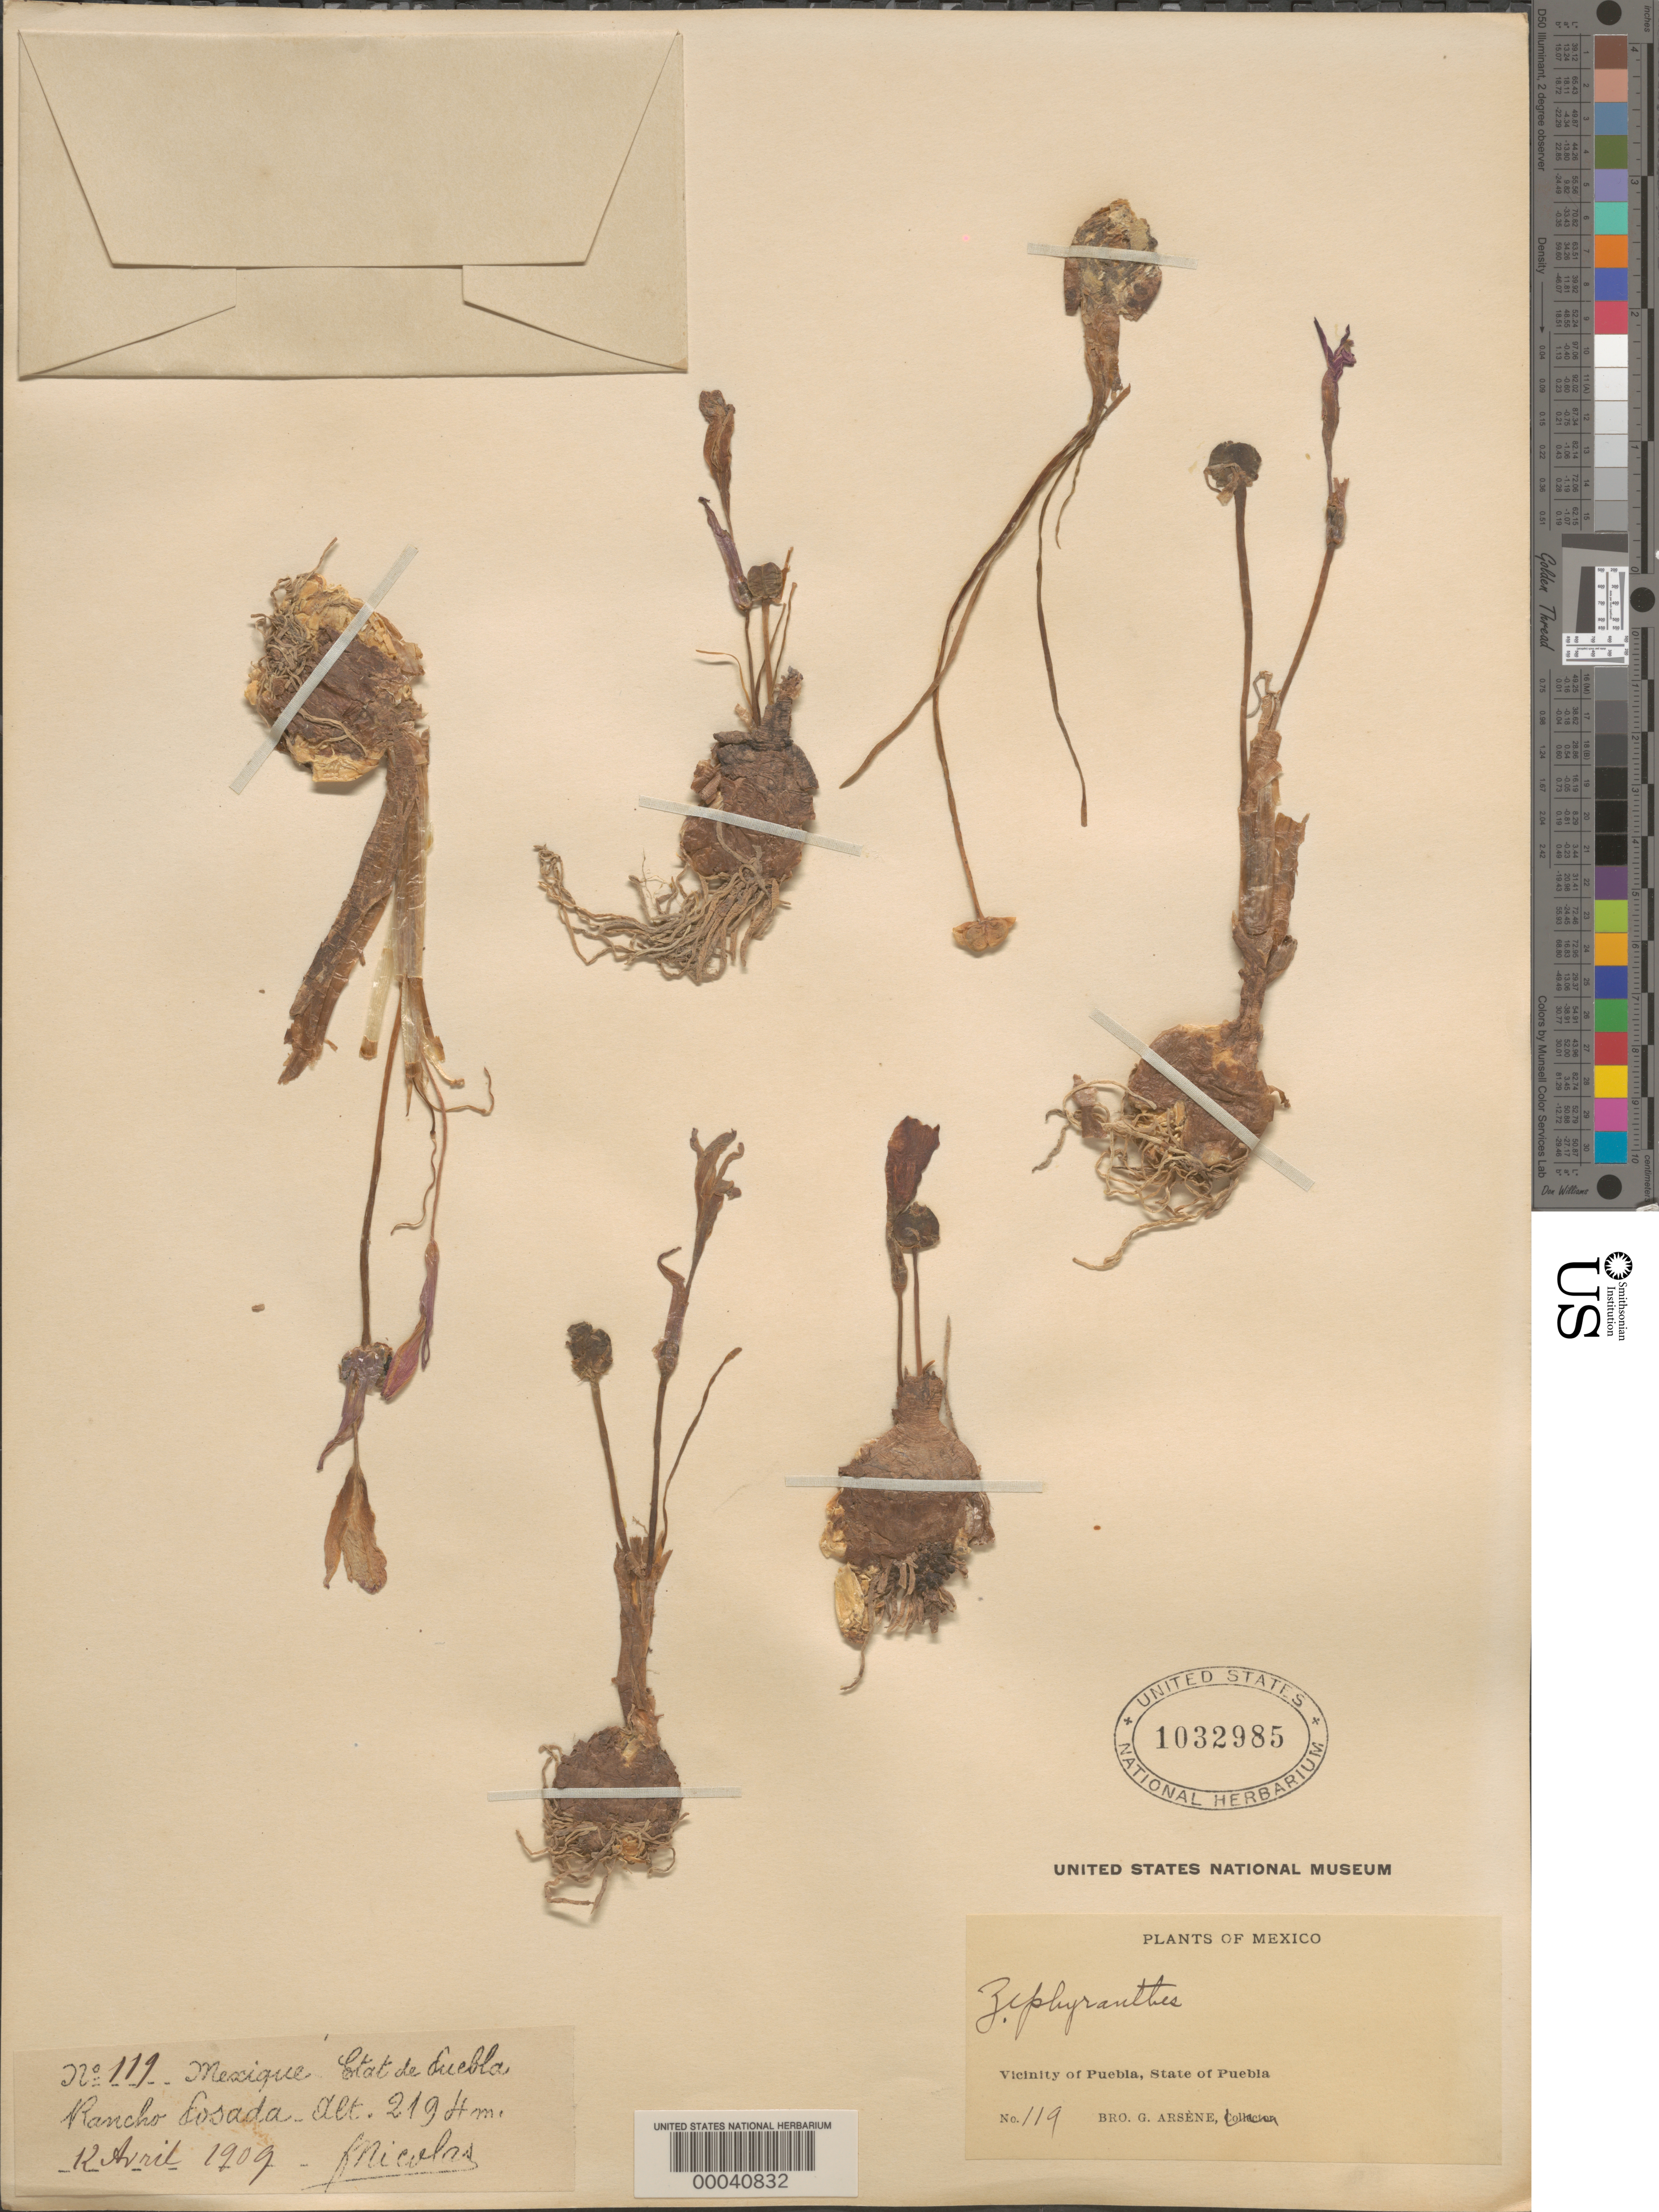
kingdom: Plantae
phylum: Tracheophyta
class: Liliopsida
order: Asparagales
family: Amaryllidaceae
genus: Zephyranthes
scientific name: Zephyranthes sp.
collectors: Bro. Nicolas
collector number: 119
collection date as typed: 12 Apr 1909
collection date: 1909-04-12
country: Mexico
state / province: Puebla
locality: Rancho fosada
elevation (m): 67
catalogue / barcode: US 1032985